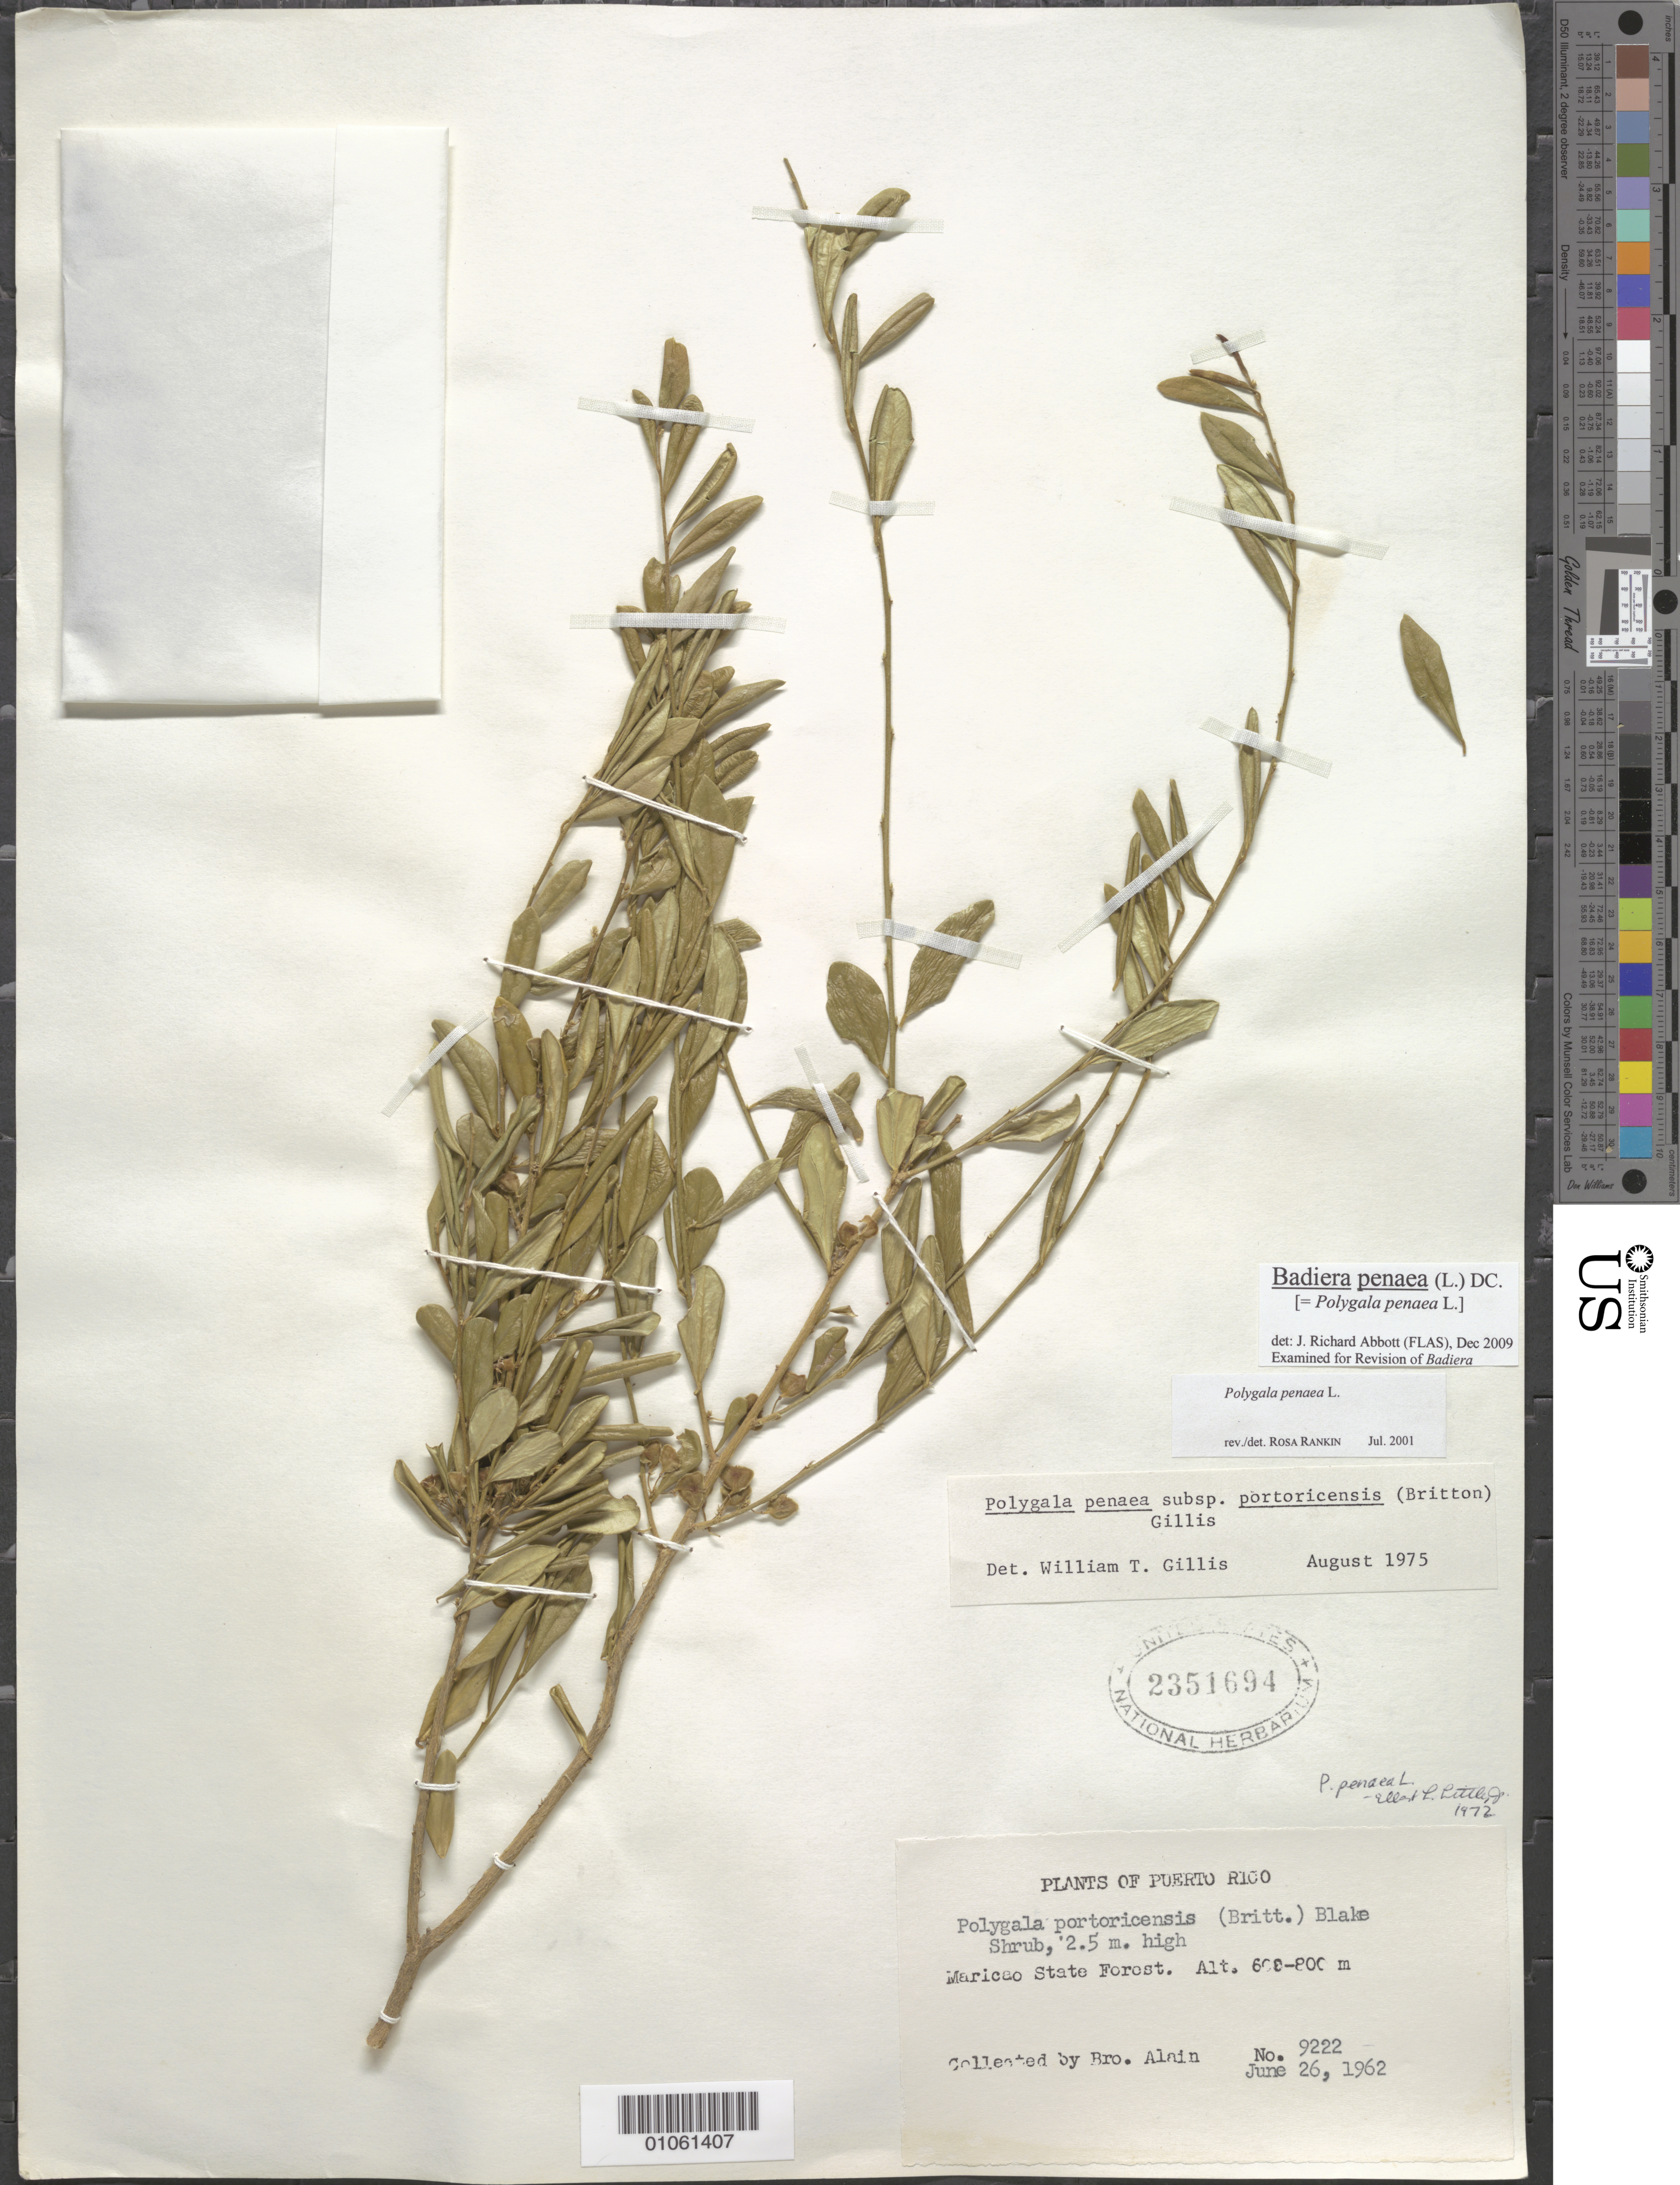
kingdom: Plantae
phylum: Tracheophyta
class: Magnoliopsida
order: Fabales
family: Polygalaceae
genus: Badiera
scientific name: Badiera penaea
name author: (L.) DC.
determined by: Abbott, J. R., (FLAS)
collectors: A. H. Liogier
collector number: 9222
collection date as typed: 26 Jun 1962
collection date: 1962-06-26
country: Puerto Rico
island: Puerto Rico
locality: Maricao State Forest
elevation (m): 600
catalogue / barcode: US 2351694